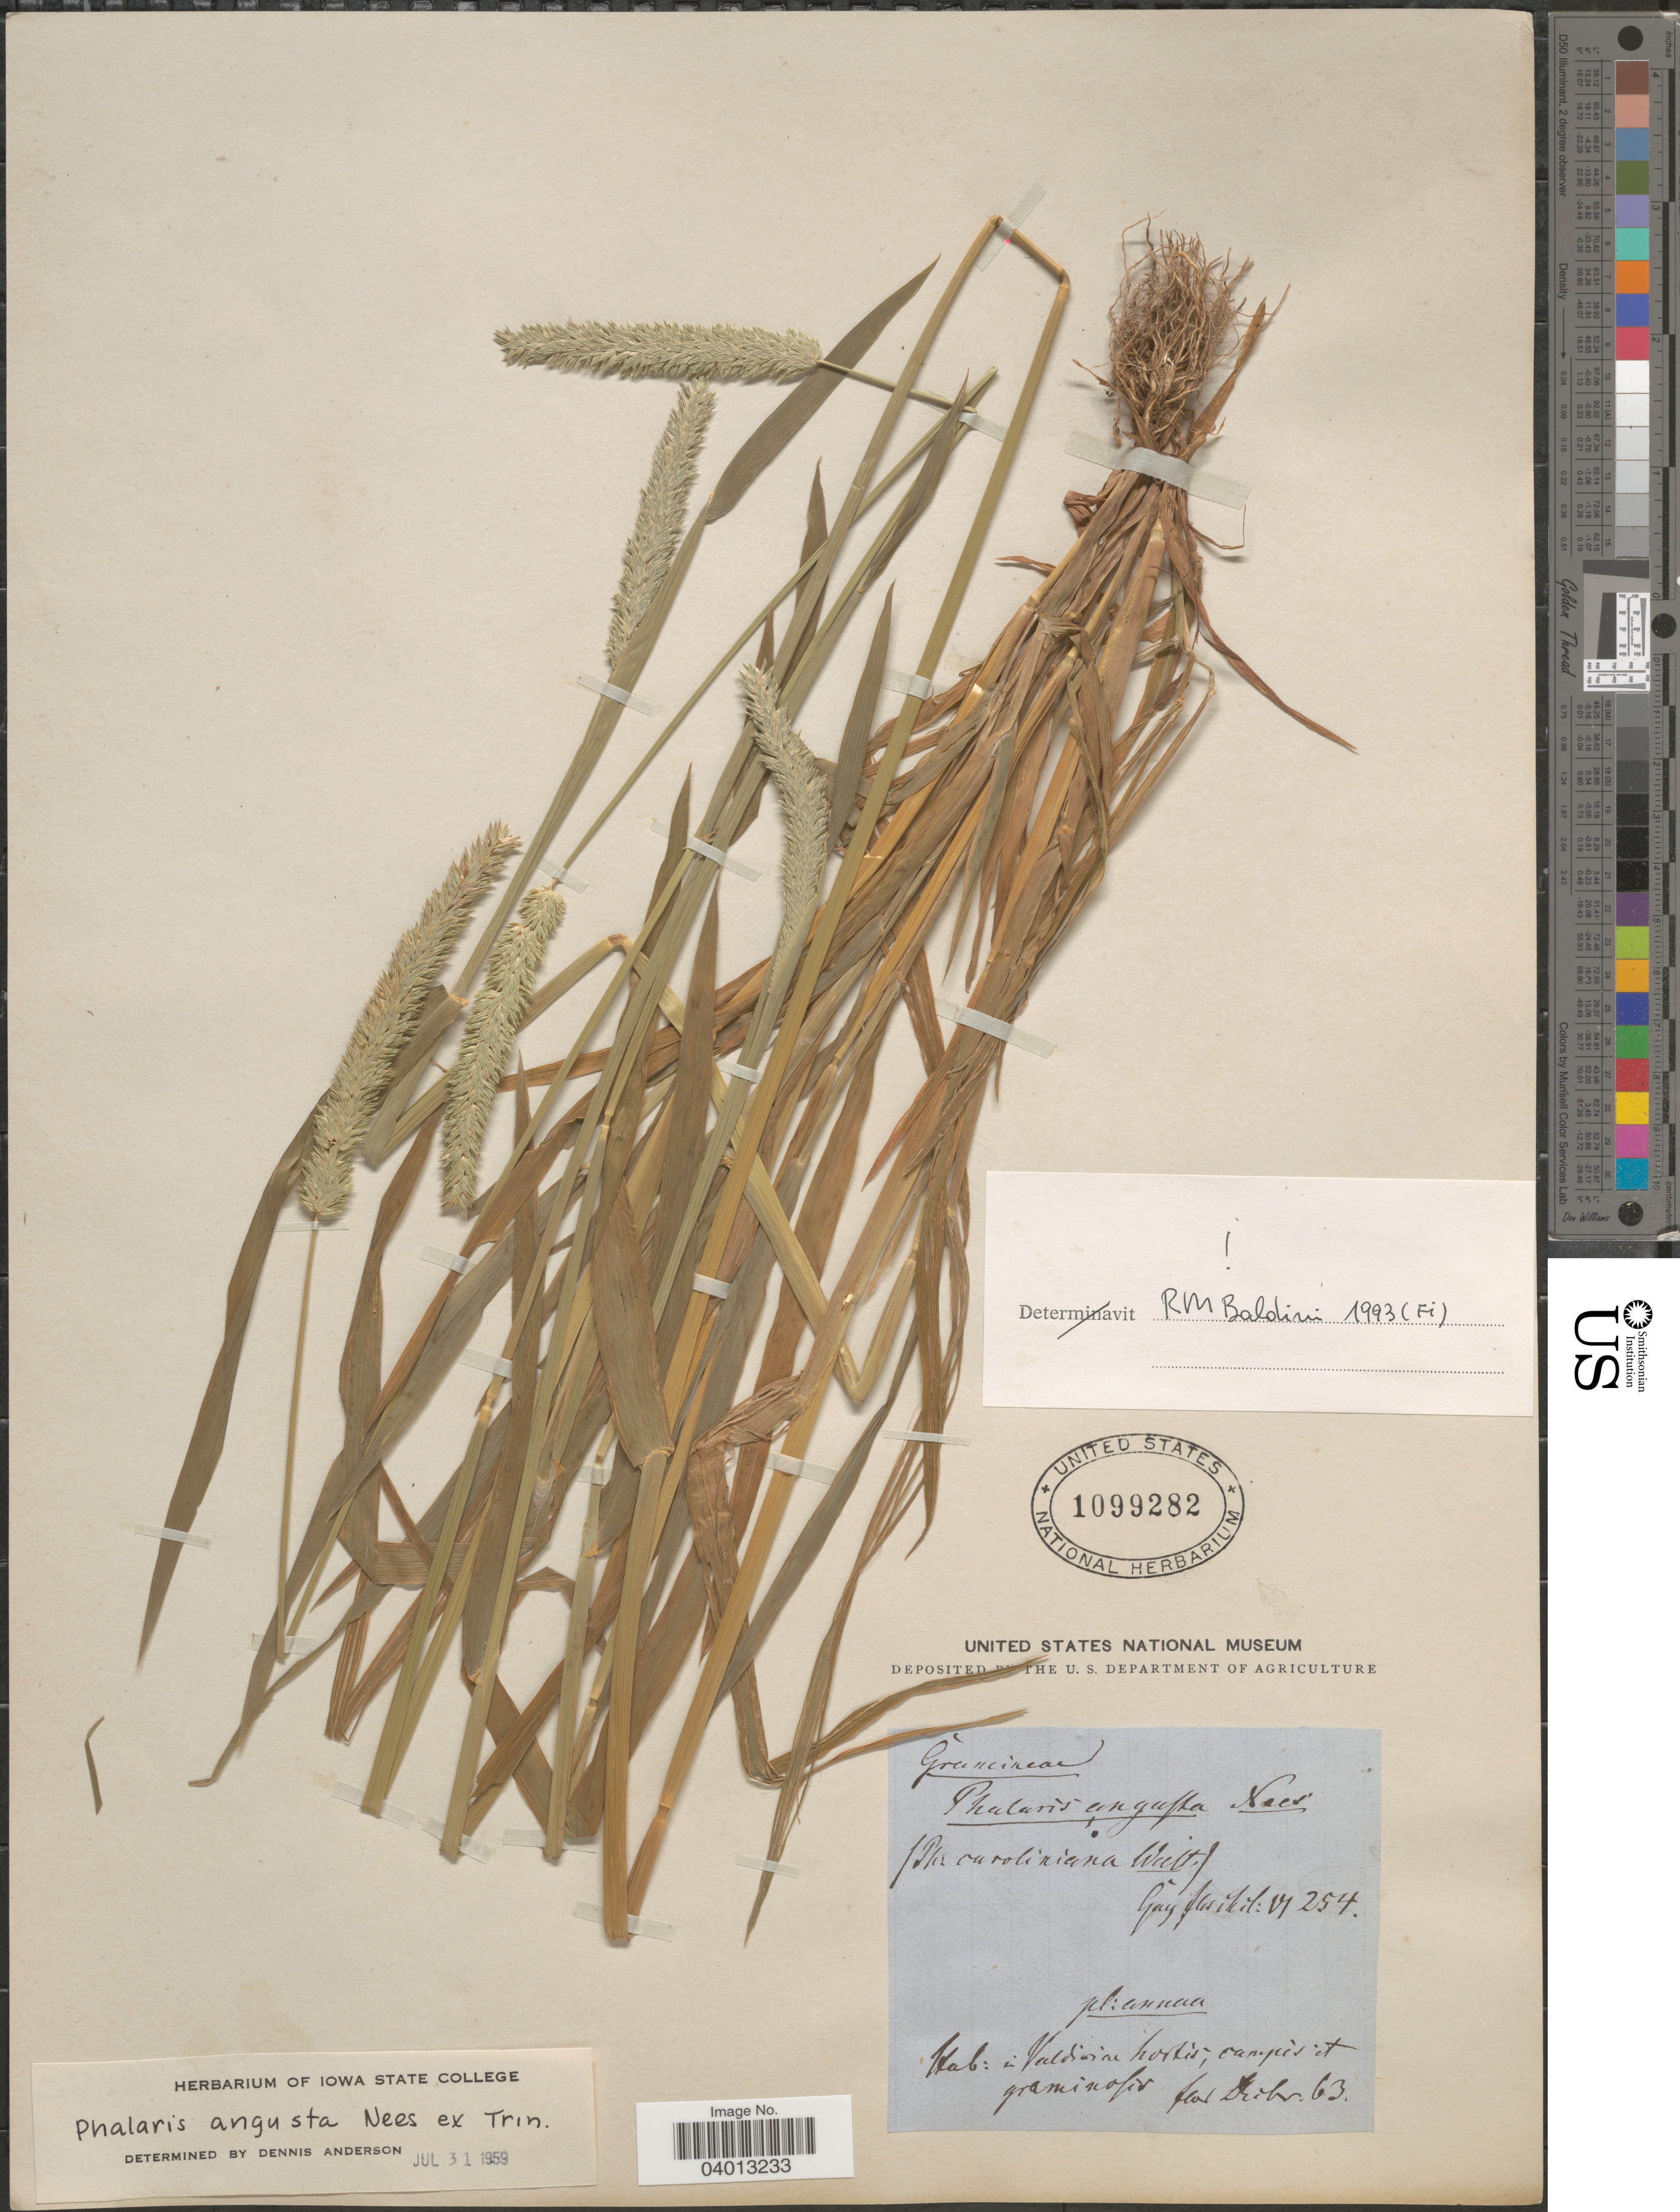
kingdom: Plantae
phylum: Tracheophyta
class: Liliopsida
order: Poales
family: Poaceae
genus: Phalaris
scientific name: Phalaris angusta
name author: Nees ex Trin.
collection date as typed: Transcribed d/m/y: /12/63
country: Chile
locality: In Valdivia hortis, campis et graminosis.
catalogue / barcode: US 1099282